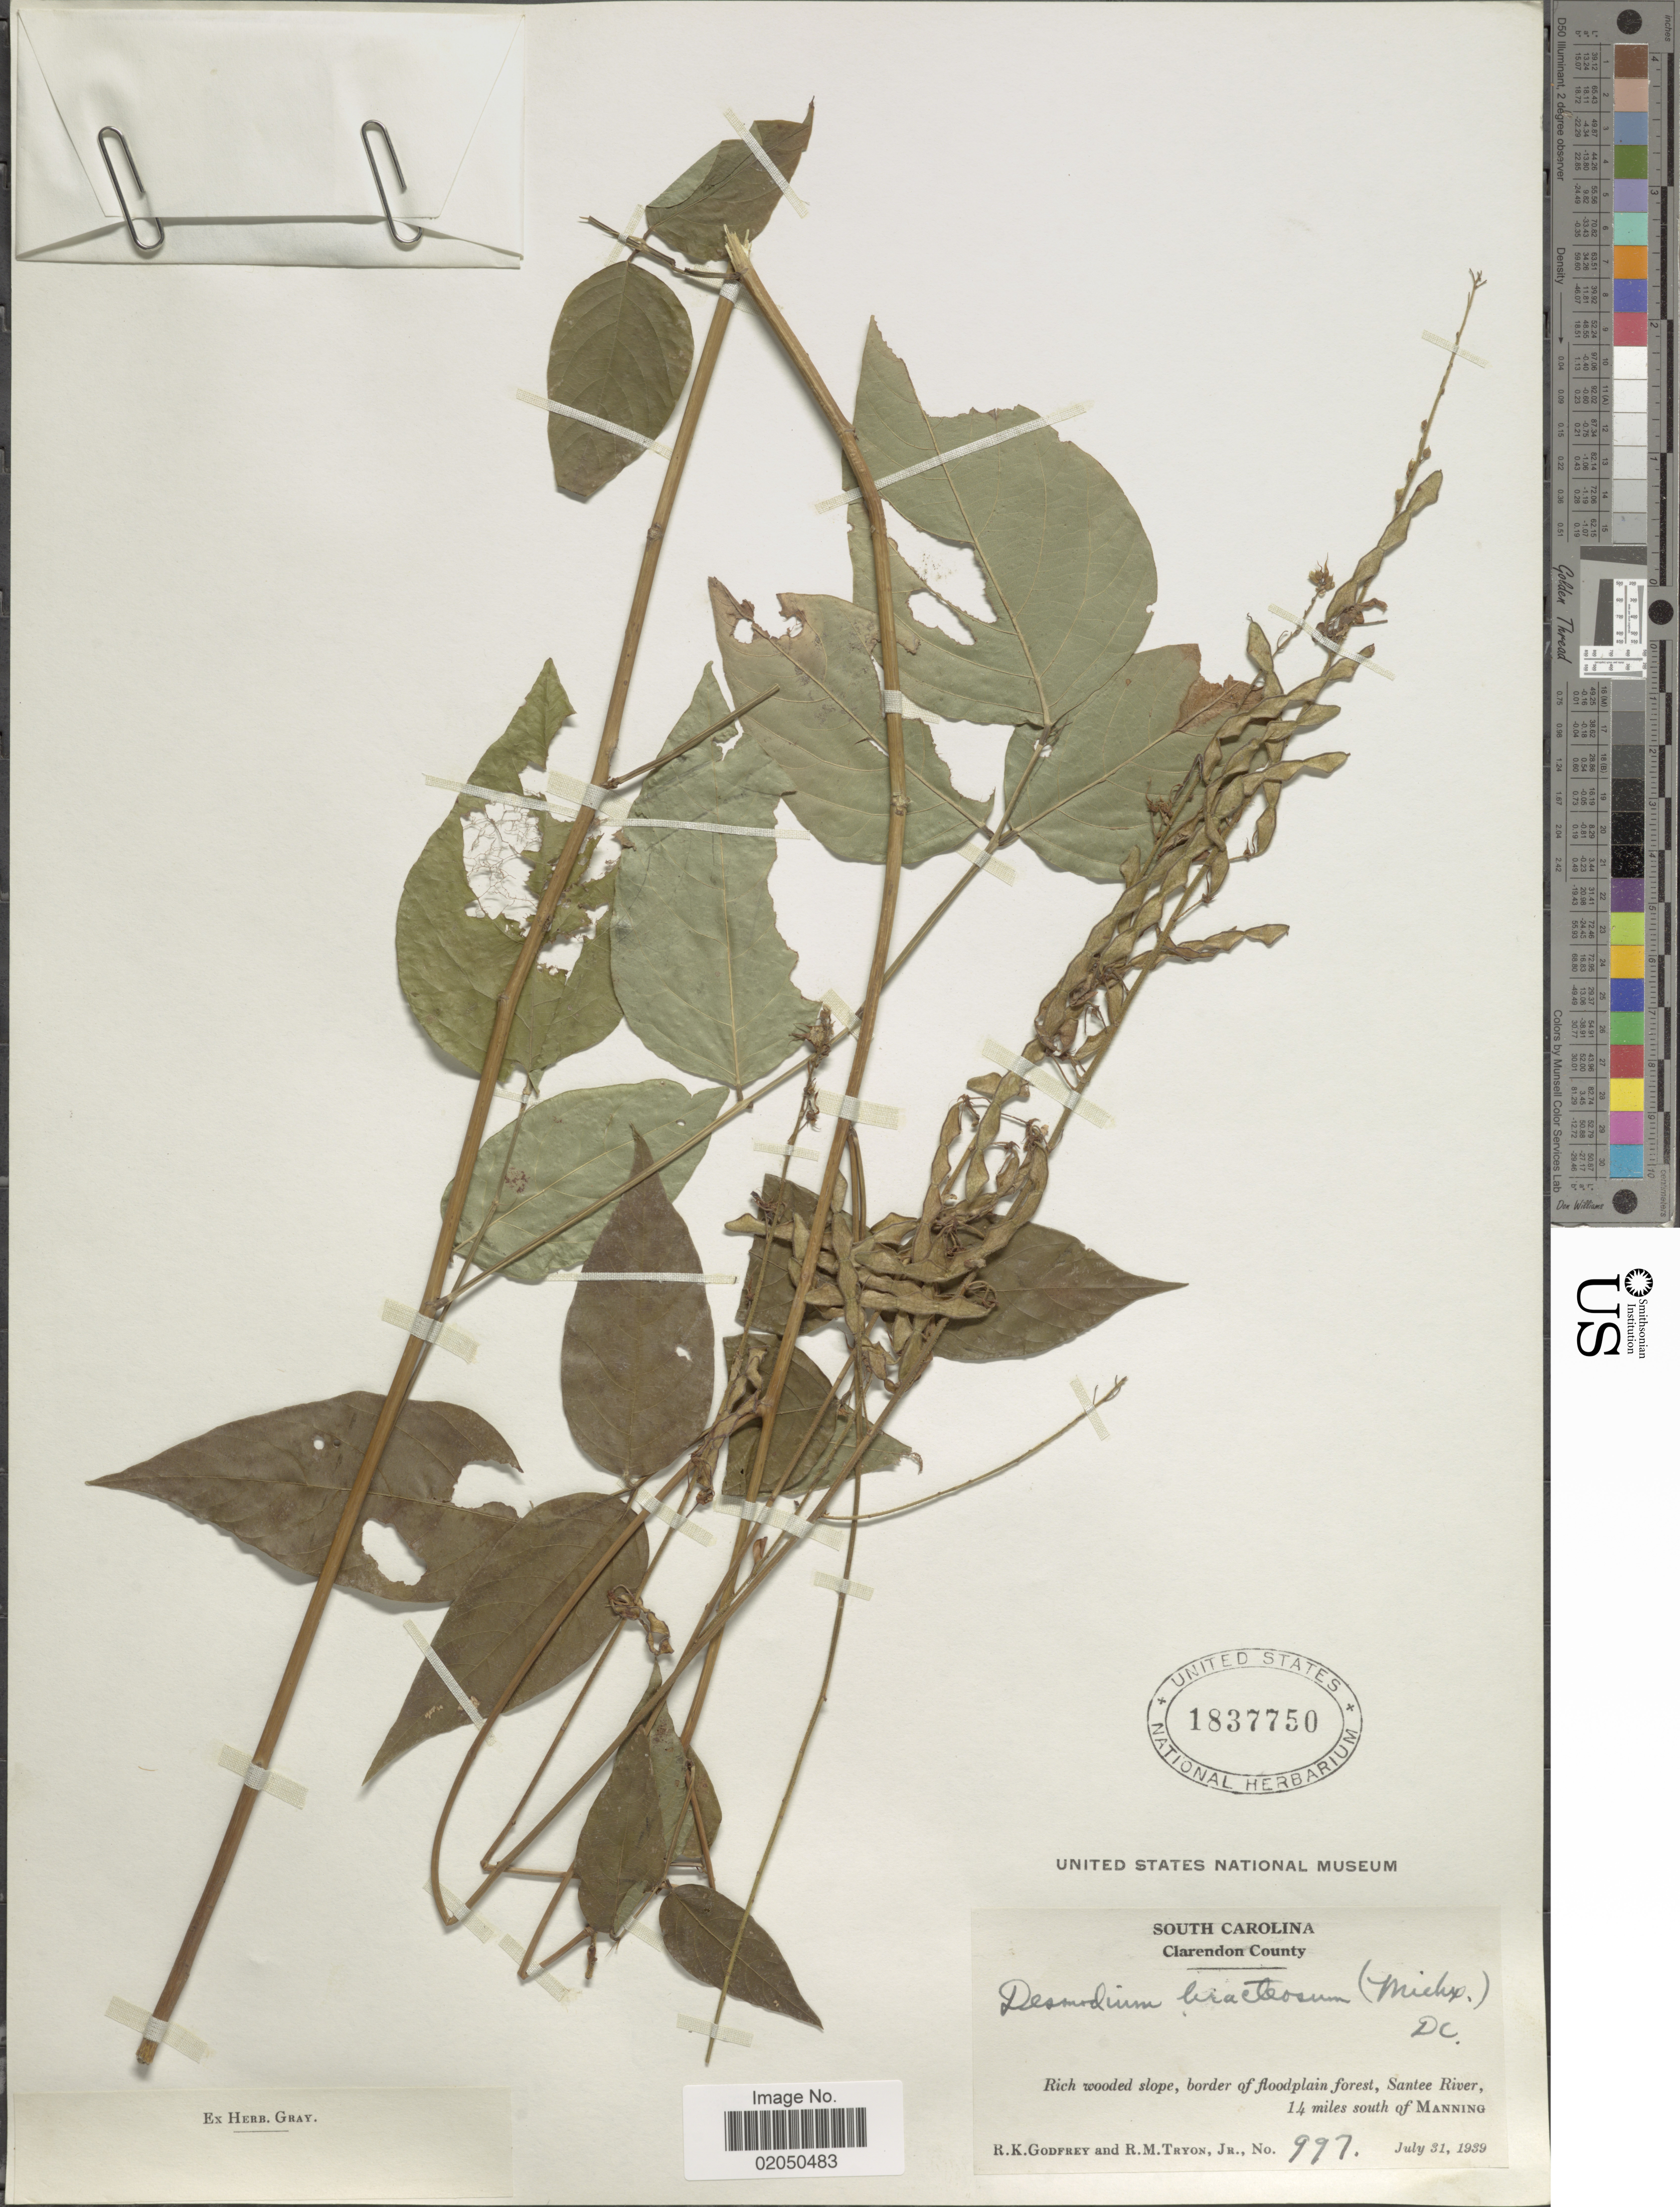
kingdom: Plantae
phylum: Tracheophyta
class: Magnoliopsida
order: Fabales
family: Fabaceae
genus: Desmodium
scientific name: Desmodium cuspidatum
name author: (Muhl. ex Willd.) Loudon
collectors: R. K. Godfrey & R. M. Tryon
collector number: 997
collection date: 1939-07-31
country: United States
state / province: South Carolina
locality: Clarendon County, Rich wooded slope, border of floodplain forest, Santee River, 14 miles south of Manning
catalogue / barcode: US 1837750